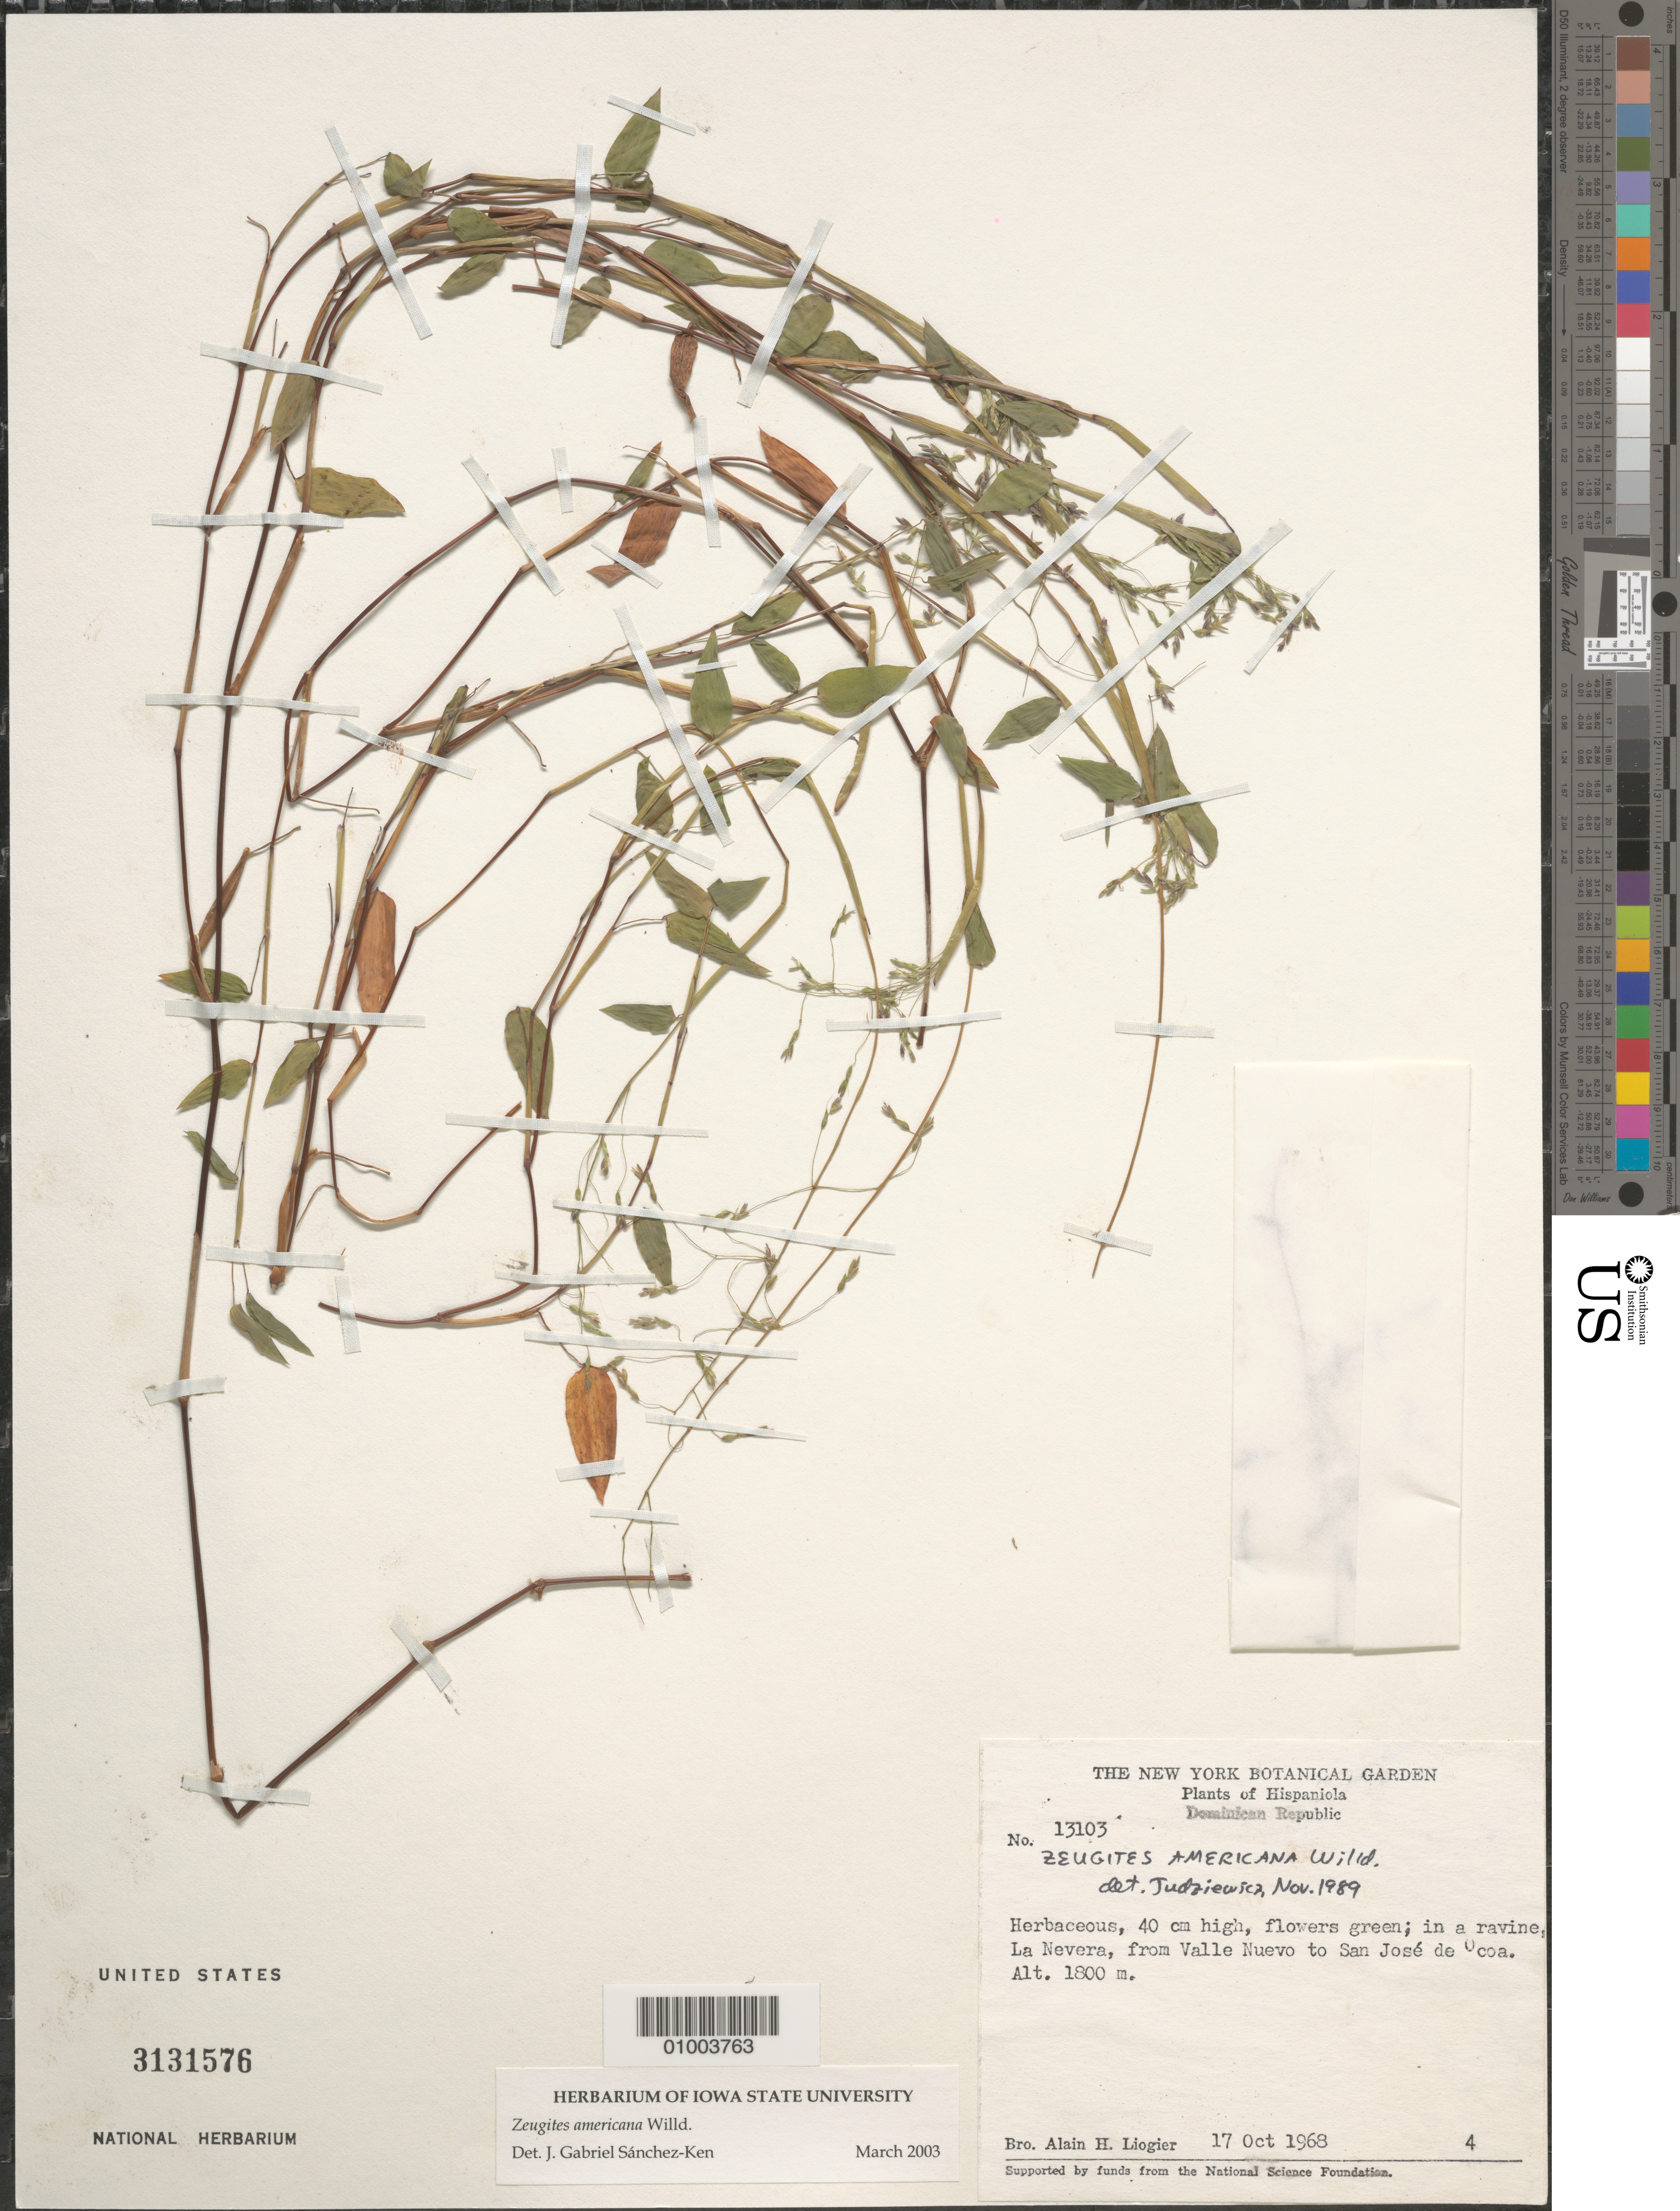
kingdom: Plantae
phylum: Tracheophyta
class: Liliopsida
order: Poales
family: Poaceae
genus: Zeugites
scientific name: Zeugites americanus var. americanus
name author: Willd.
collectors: A. H. Liogier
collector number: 13103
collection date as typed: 17 Oct 1968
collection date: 1968-10-17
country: Dominican Republic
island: Hispaniola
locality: in a ravine, La Nevera, from Valle Nuevo to San Jose de Ocoa.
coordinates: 0 N, 0 E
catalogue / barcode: US 3131576